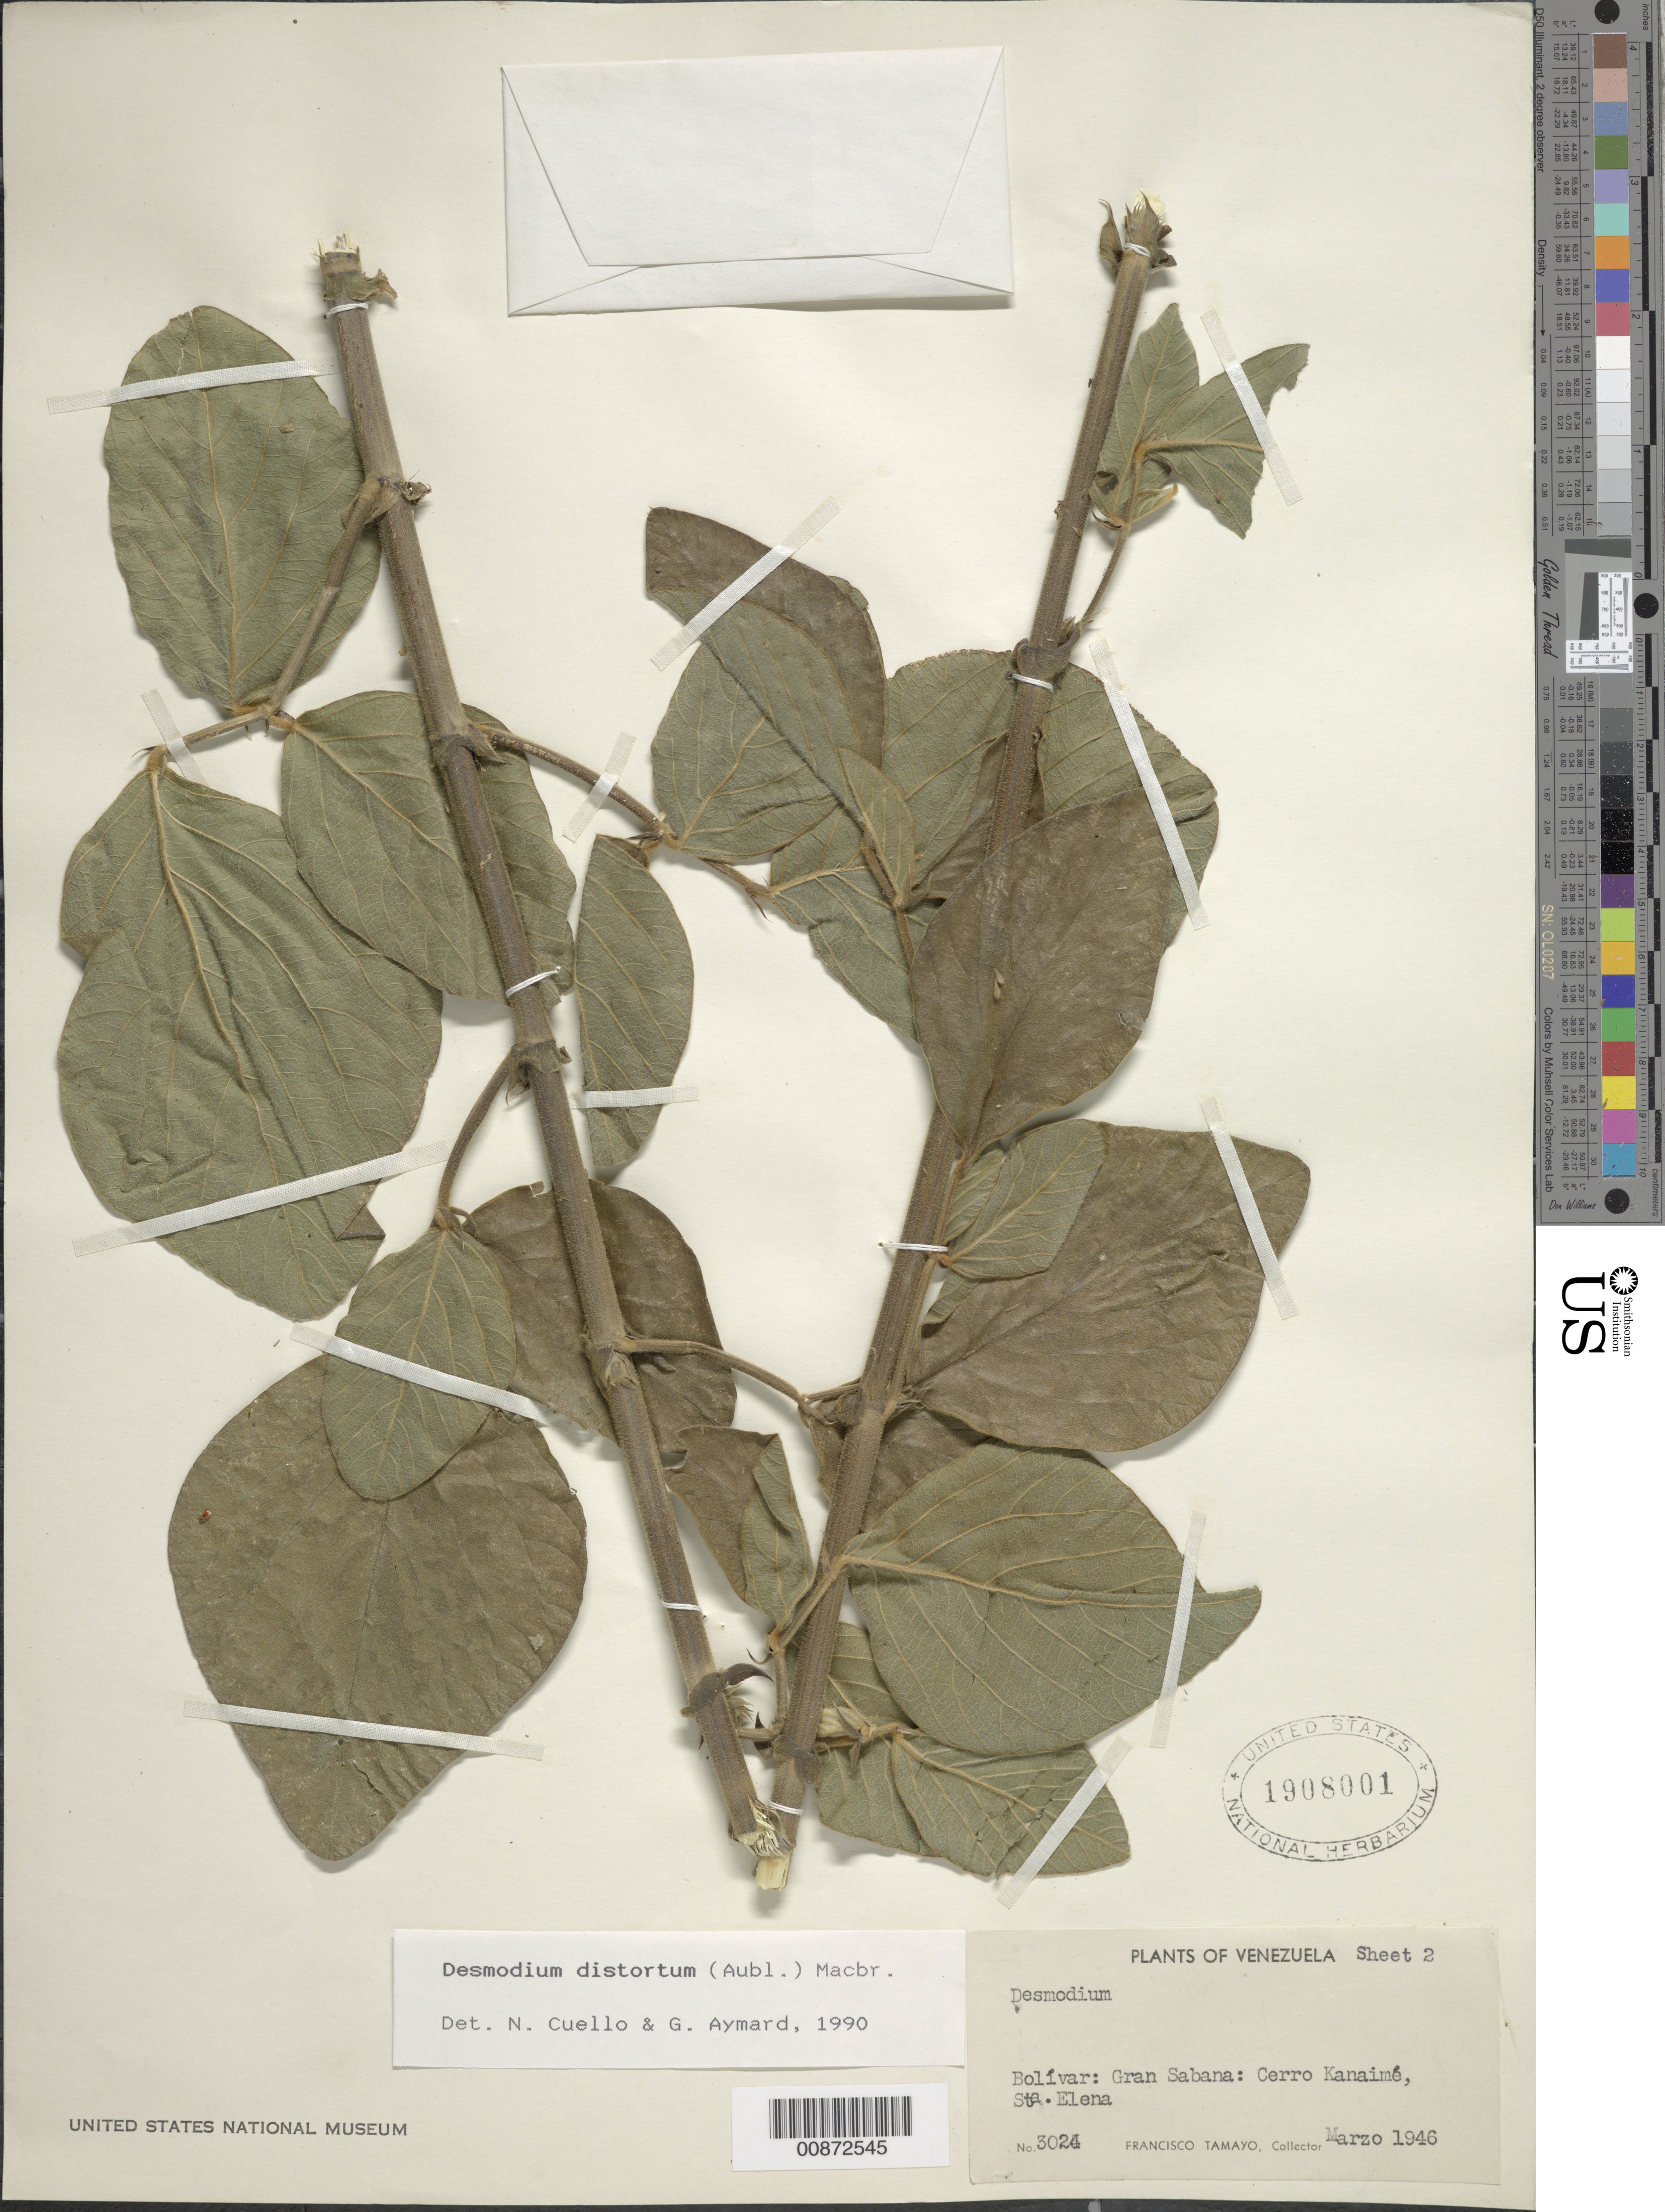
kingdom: Plantae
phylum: Tracheophyta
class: Magnoliopsida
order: Fabales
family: Fabaceae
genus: Desmodium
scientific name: Desmodium distortum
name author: (Aubl.) J.F. Macbr.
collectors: F. Tamayo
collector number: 3024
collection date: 1946-03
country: Venezuela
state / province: Bolivar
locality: Gran Sabana, Cerro Kanaime, Sta. Elena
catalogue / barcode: US 1908001